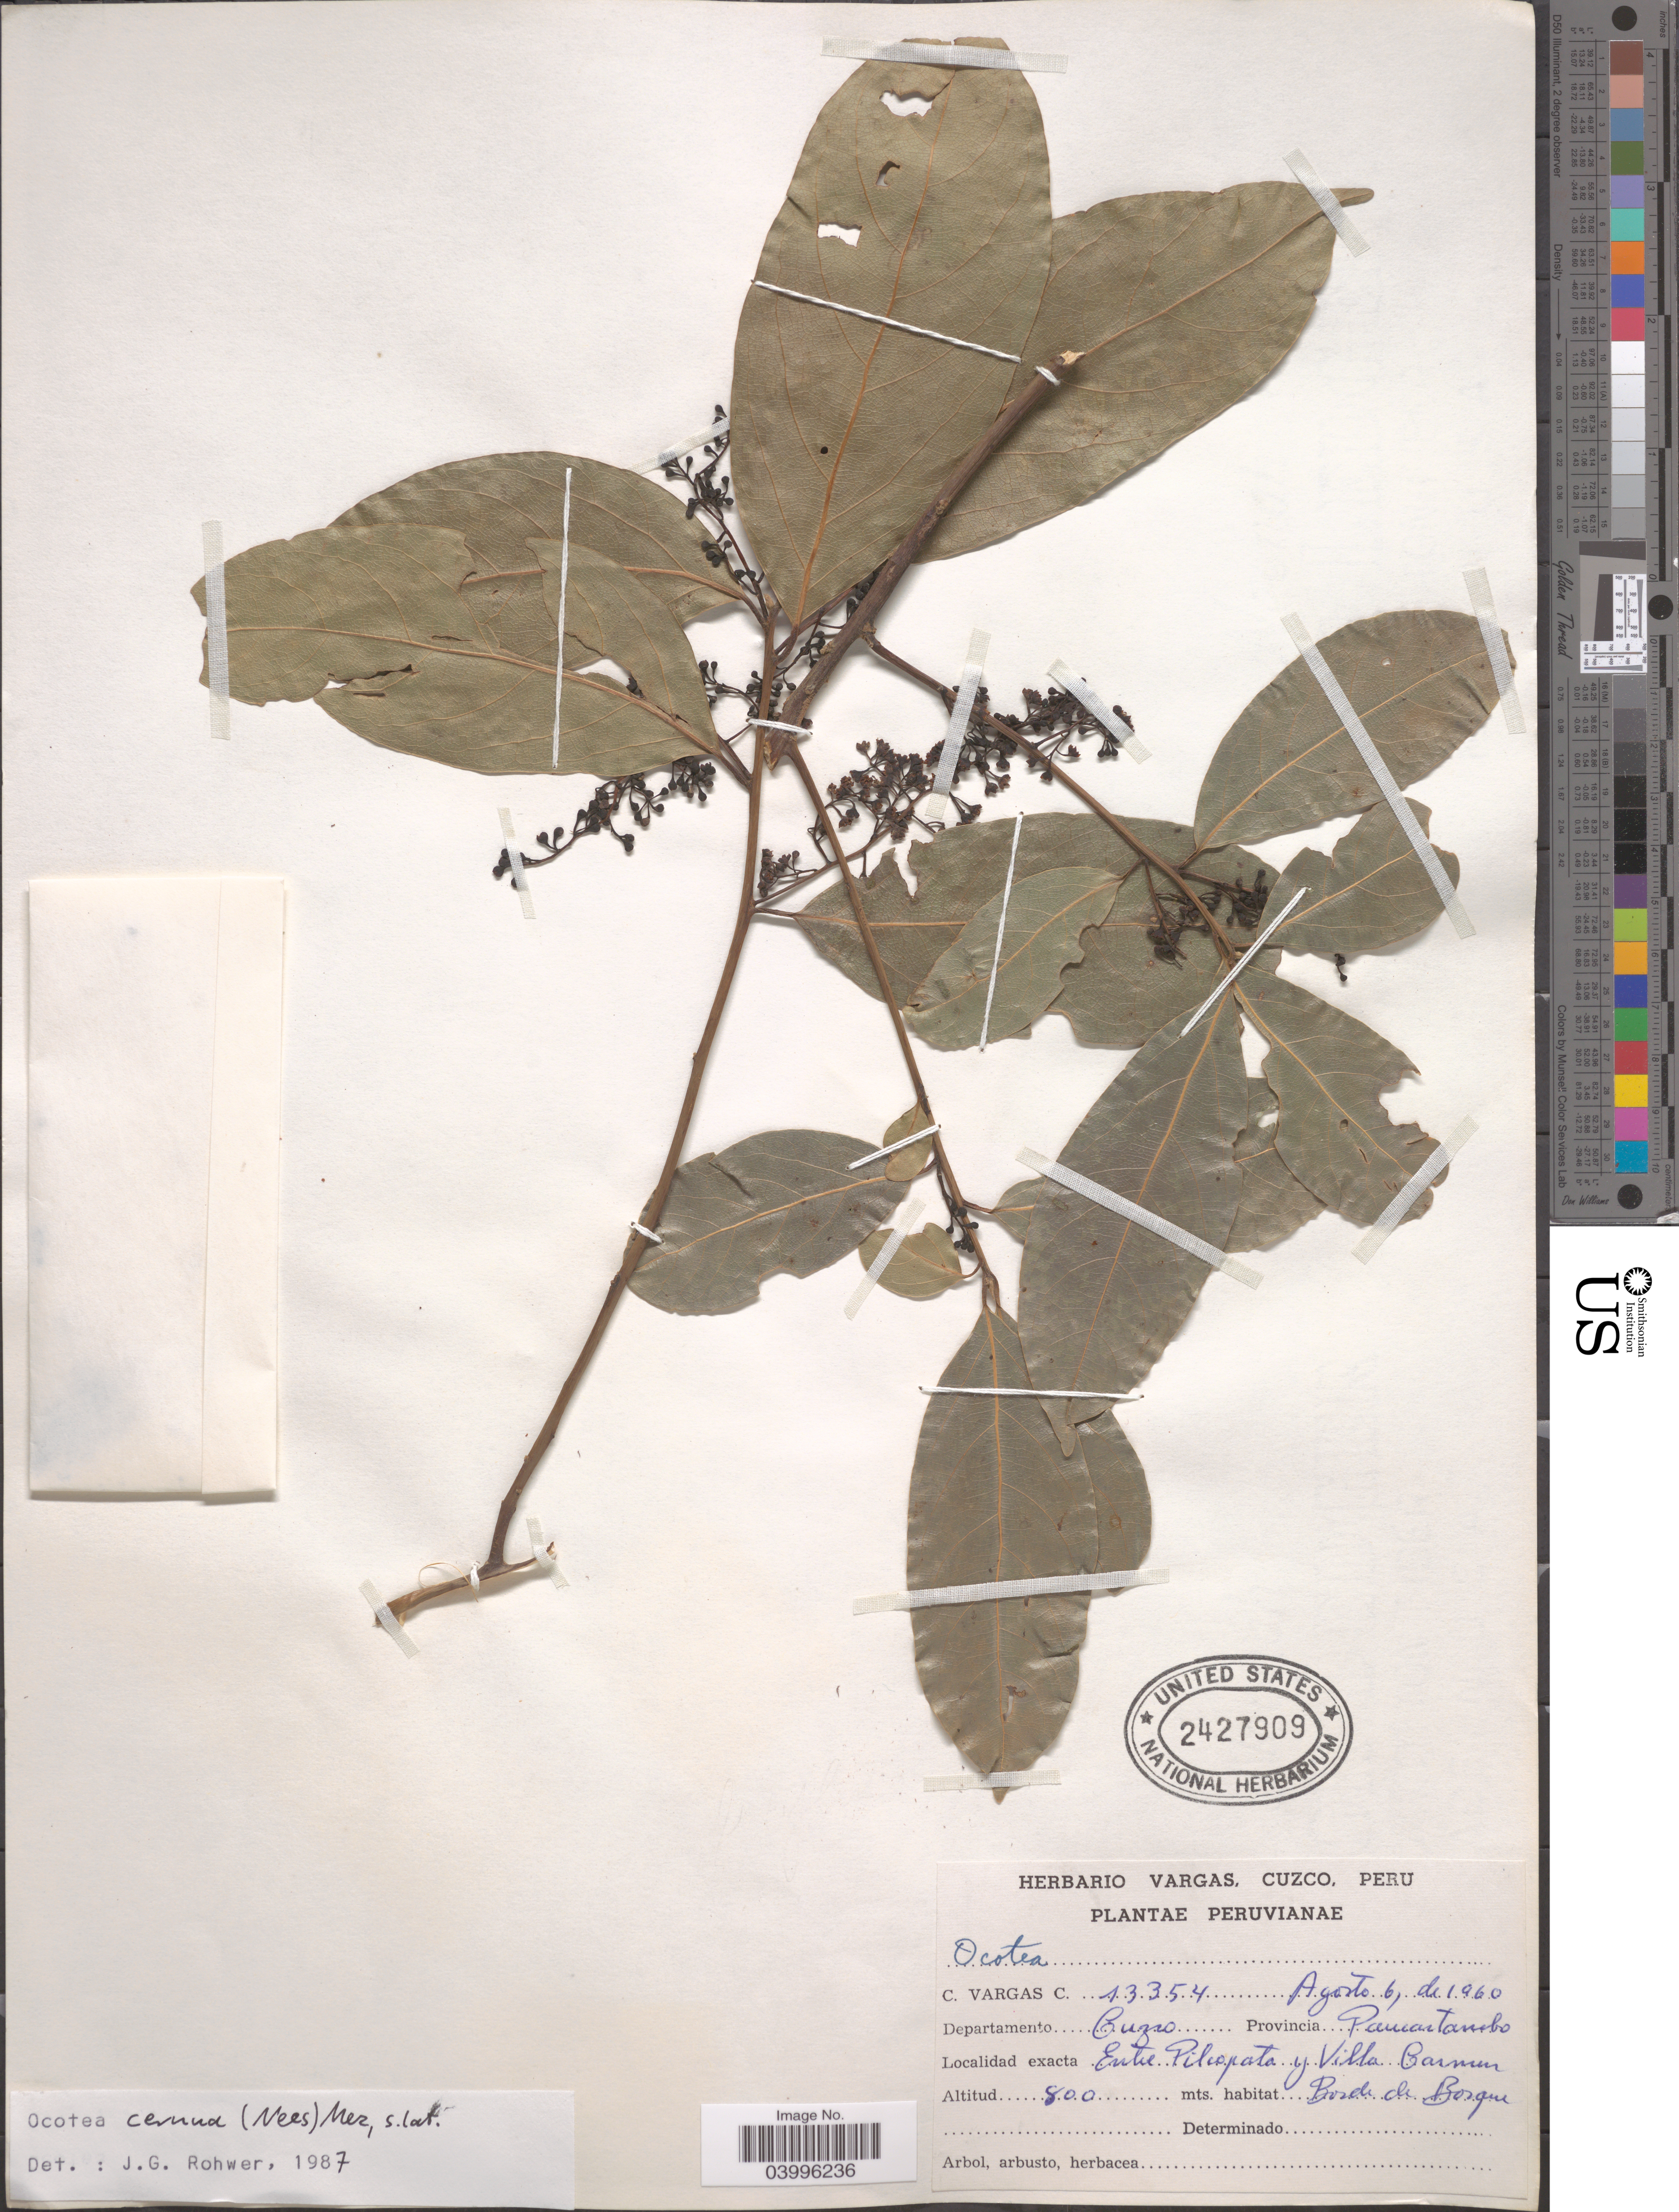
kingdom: Plantae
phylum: Tracheophyta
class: Magnoliopsida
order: Laurales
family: Lauraceae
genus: Ocotea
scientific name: Ocotea cernua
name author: (Nees) Mez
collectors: C. Vargas Calderón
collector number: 13354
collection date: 1960-08-06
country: Peru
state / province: Cusco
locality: Departamento Cuzco. Provincia Paucartambo. Entre Pilcopata y Villa Carmen. Borde de Bosque.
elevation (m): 800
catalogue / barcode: US 2427909